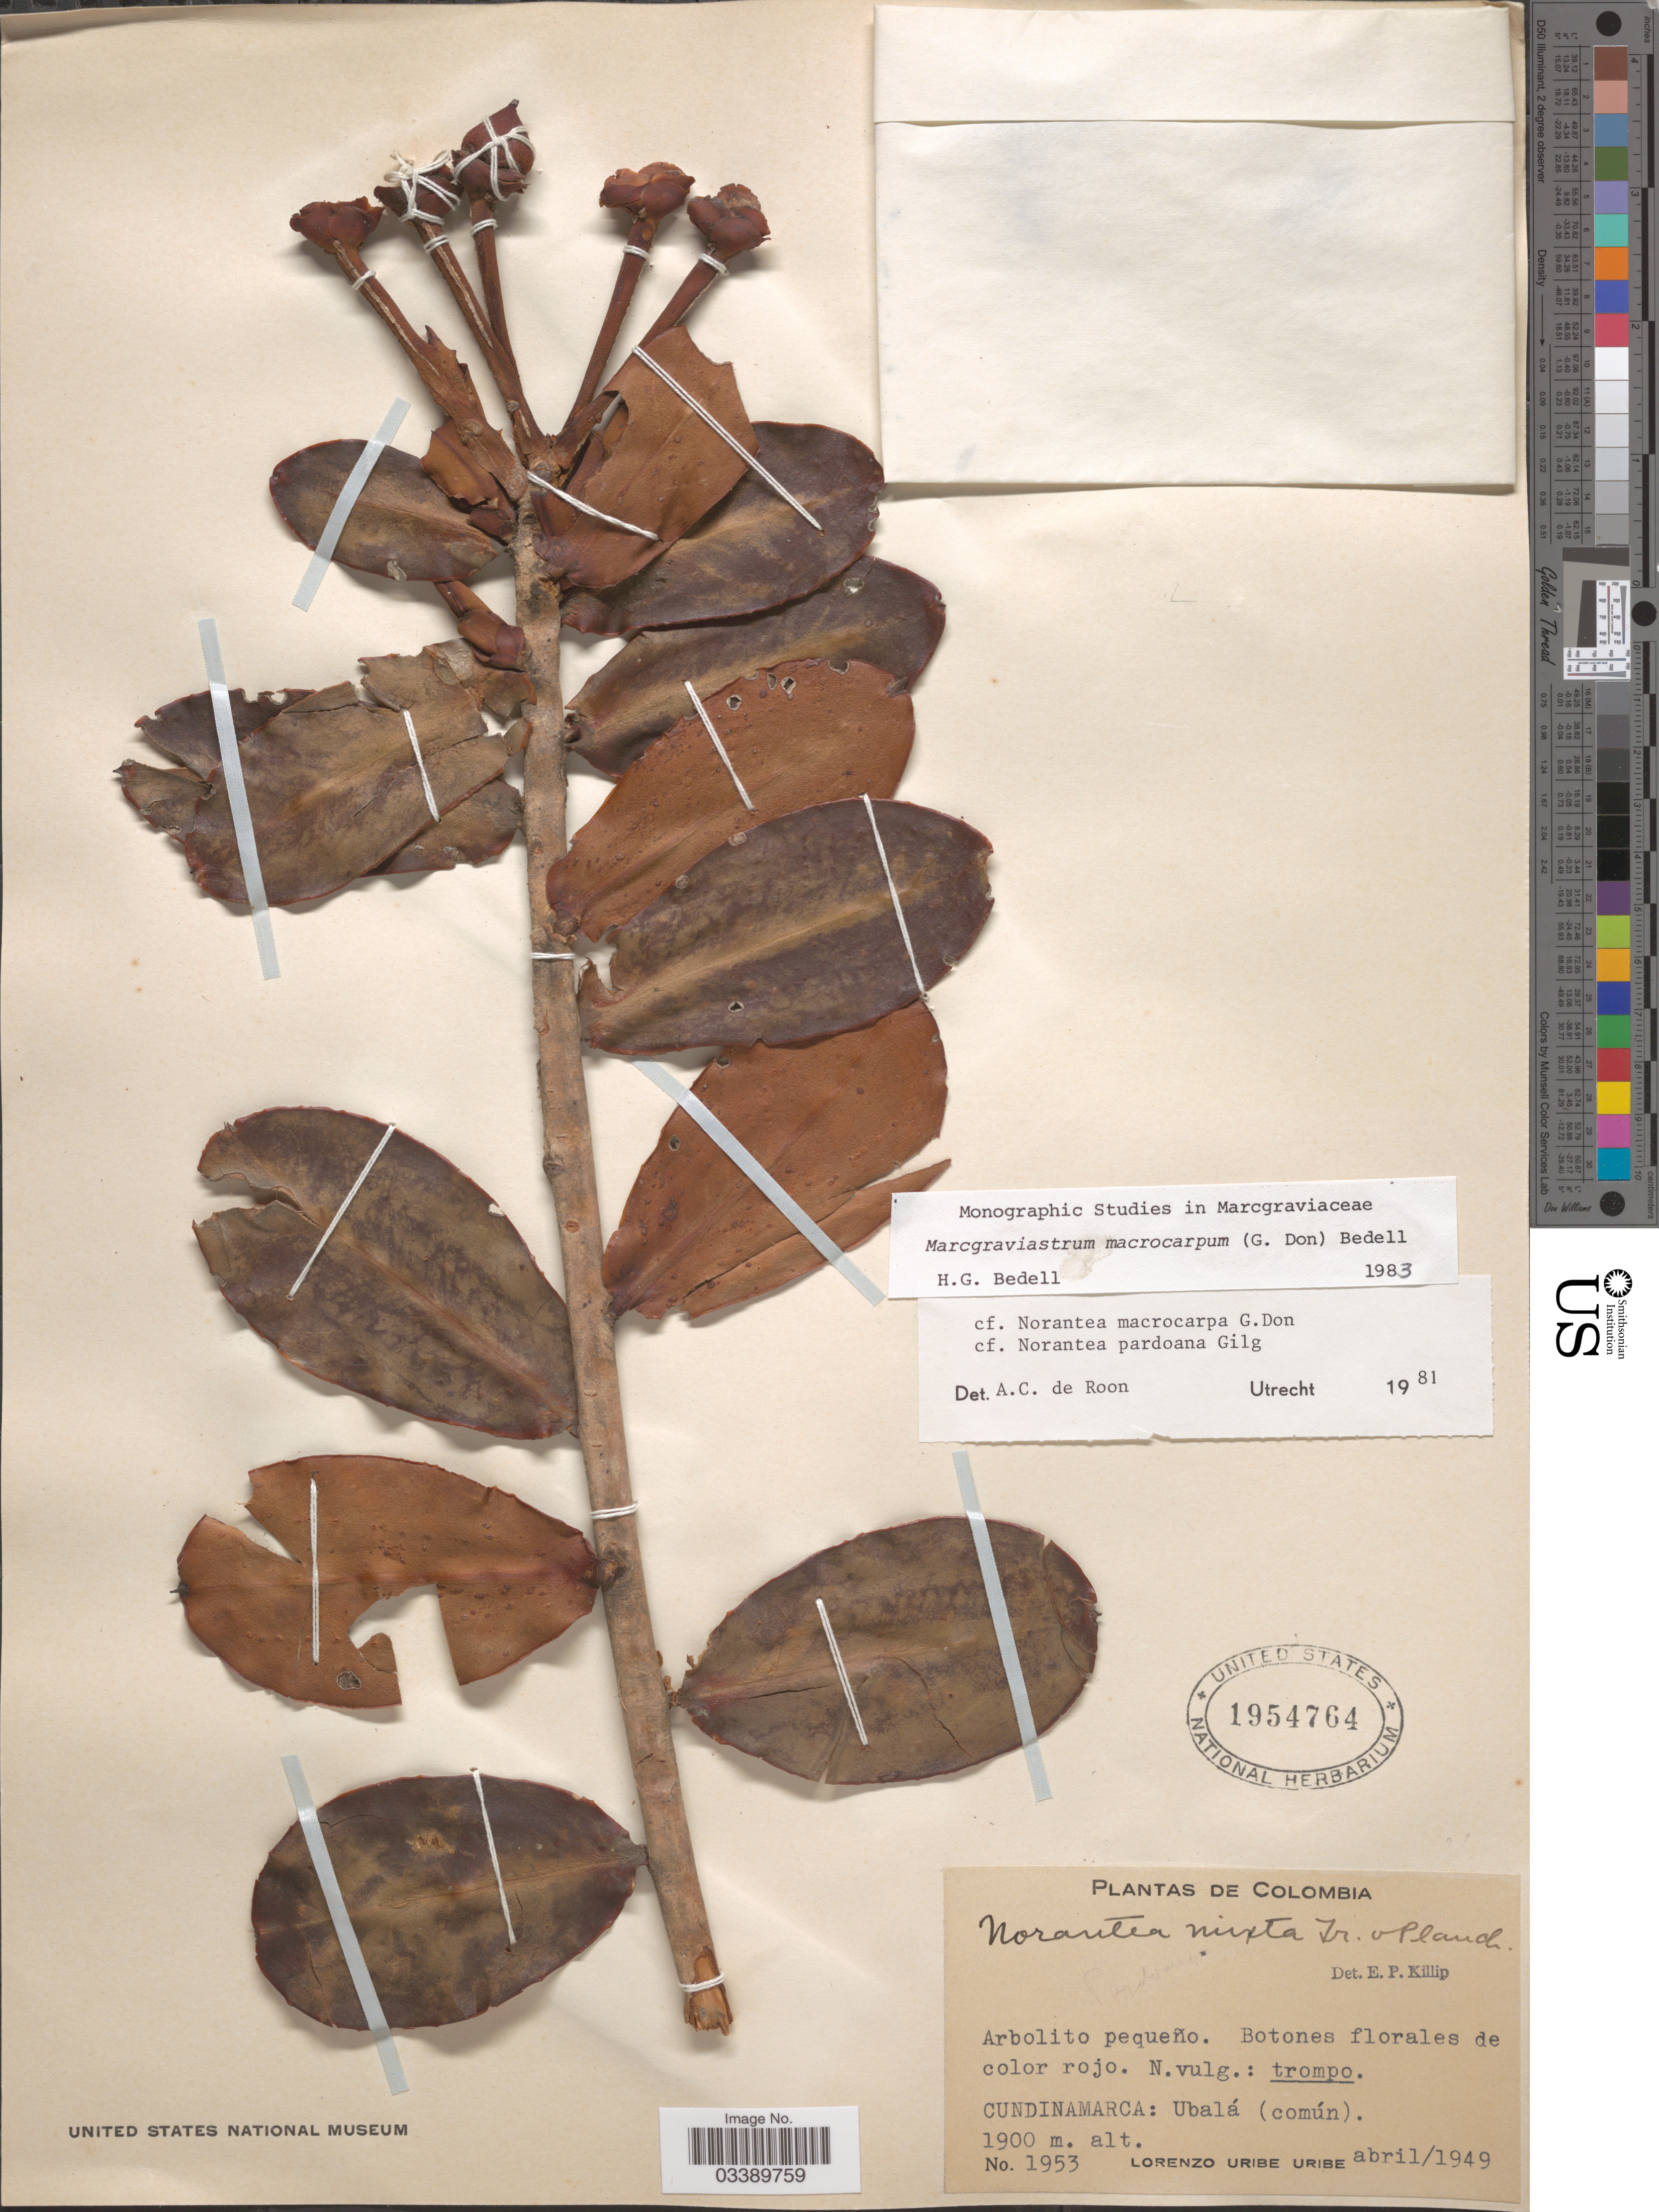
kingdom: Plantae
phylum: Tracheophyta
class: Magnoliopsida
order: Ericales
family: Marcgraviaceae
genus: Marcgraviastrum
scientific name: Marcgraviastrum macrocarpum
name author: (G. Don) Bedell ex S. Dressler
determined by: Bedell, H. G.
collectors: L. Uribe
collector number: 1953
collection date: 1949-04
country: Colombia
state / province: Cundinamarca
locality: Ubalá (común).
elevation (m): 1900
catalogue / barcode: US 1954764